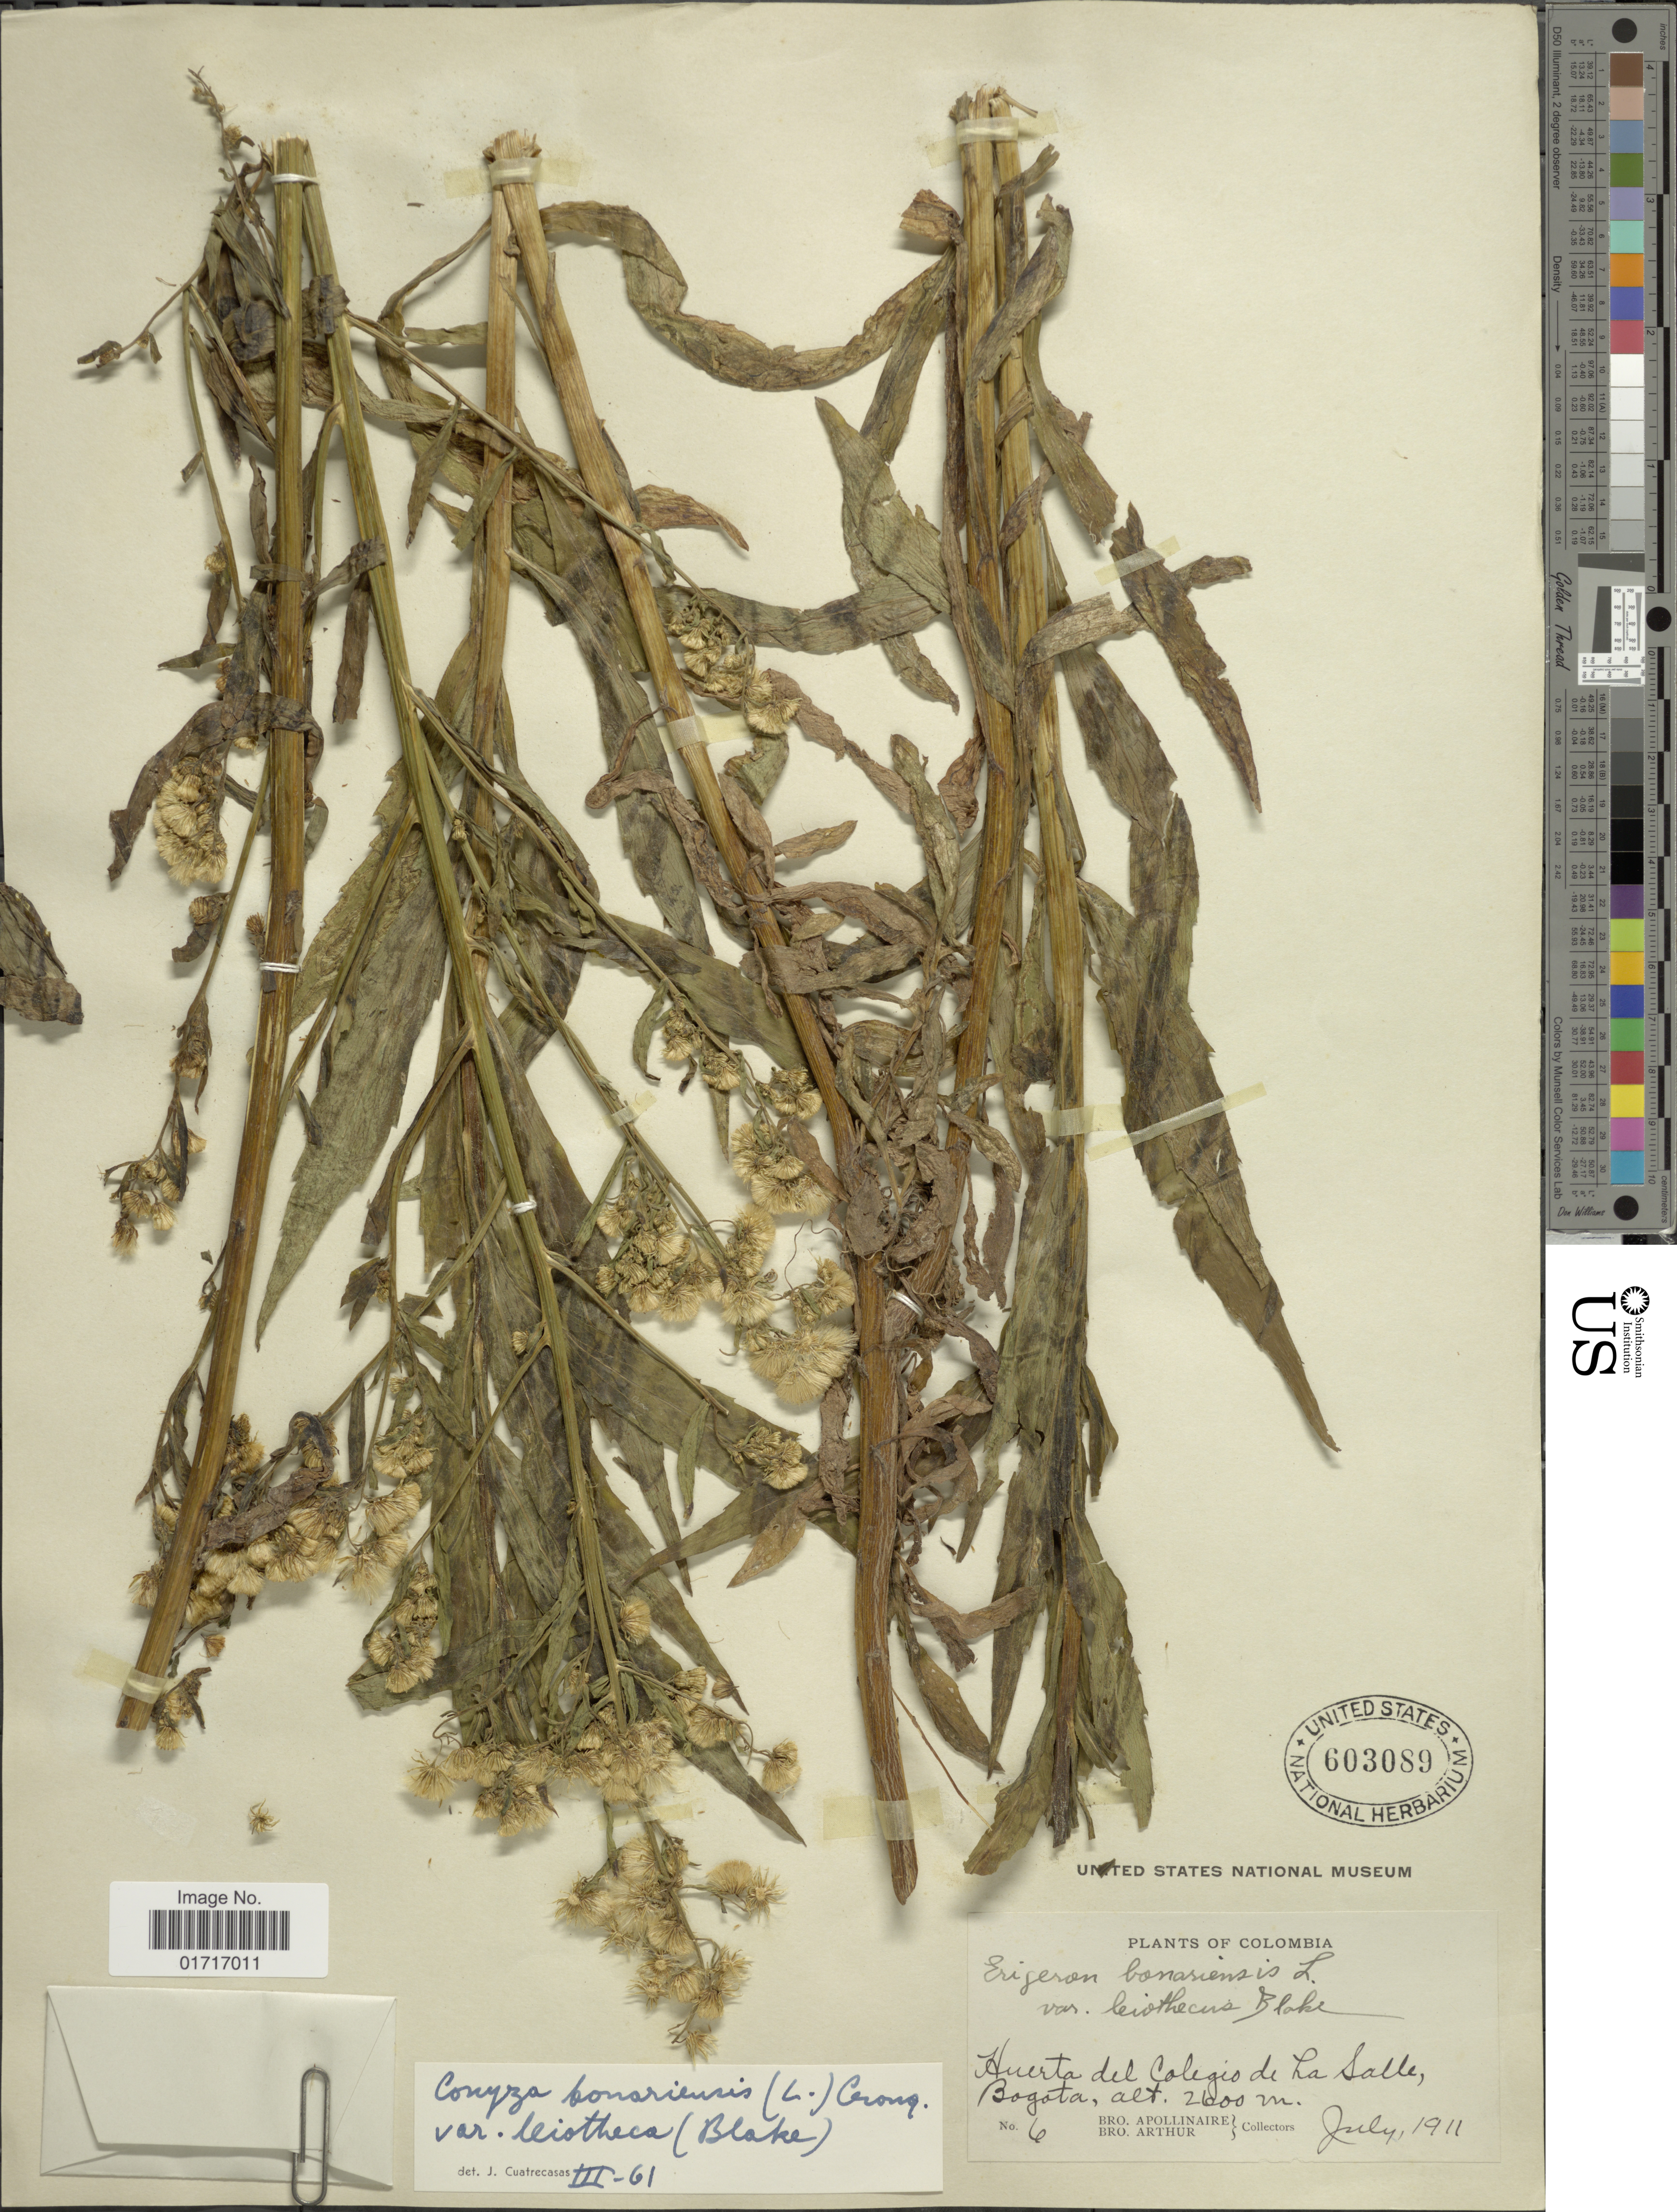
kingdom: Plantae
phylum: Tracheophyta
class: Magnoliopsida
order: Asterales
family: Asteraceae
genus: Conyza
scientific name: Conyza bonariensis var. leiotheca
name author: (S.F. Blake) Cuatrec.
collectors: Bro. Apollinaire & Bro. Arthur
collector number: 6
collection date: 1911-07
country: Colombia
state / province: Bogota D.C.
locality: Huerta del Colegio de La Salle, Bogoto,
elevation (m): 2600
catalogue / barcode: US 603089